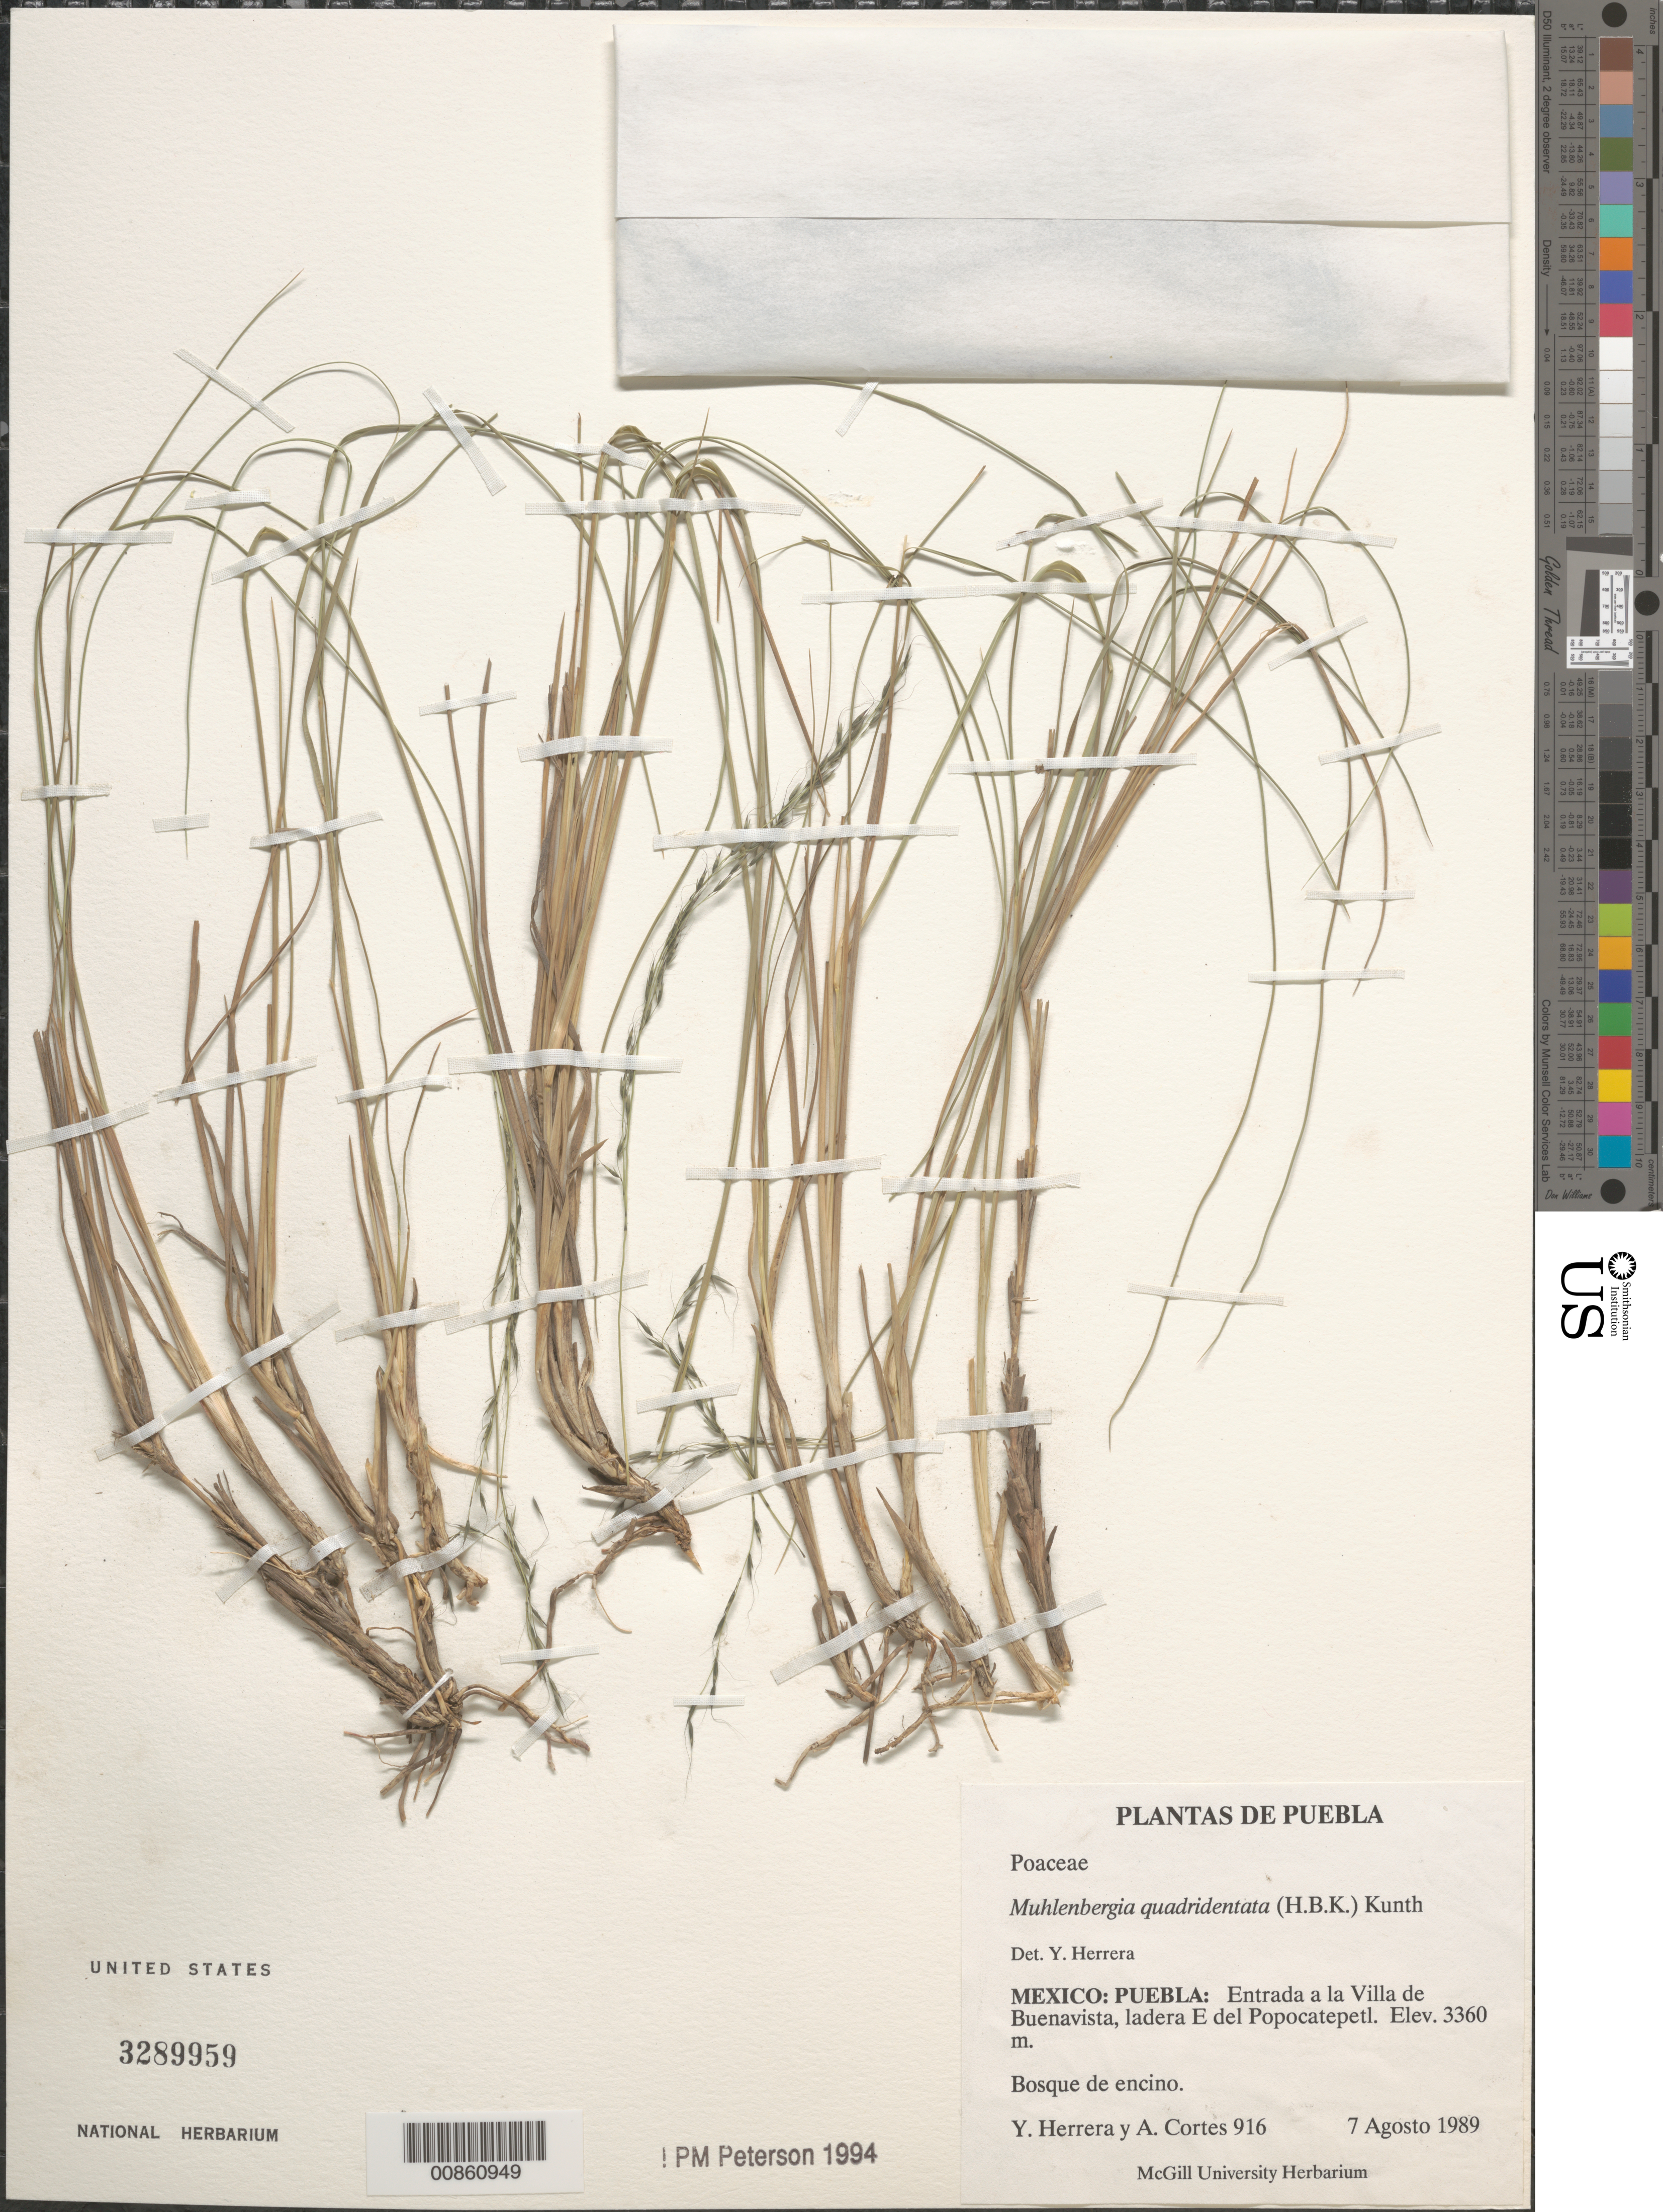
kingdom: Plantae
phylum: Tracheophyta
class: Liliopsida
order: Poales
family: Poaceae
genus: Muhlenbergia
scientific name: Muhlenbergia purpusii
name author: Mez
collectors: Y. Herrera Arrieta & A. Cortès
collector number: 916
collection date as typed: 07 Aug 1989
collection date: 1989-08-07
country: Mexico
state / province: México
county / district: San Nicolás de los Ranchos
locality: Entrada a la Villa Buenavista, ladera E Popocatepetl, mpio. San Nicolás de los Ranchos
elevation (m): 3360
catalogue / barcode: US 3289959